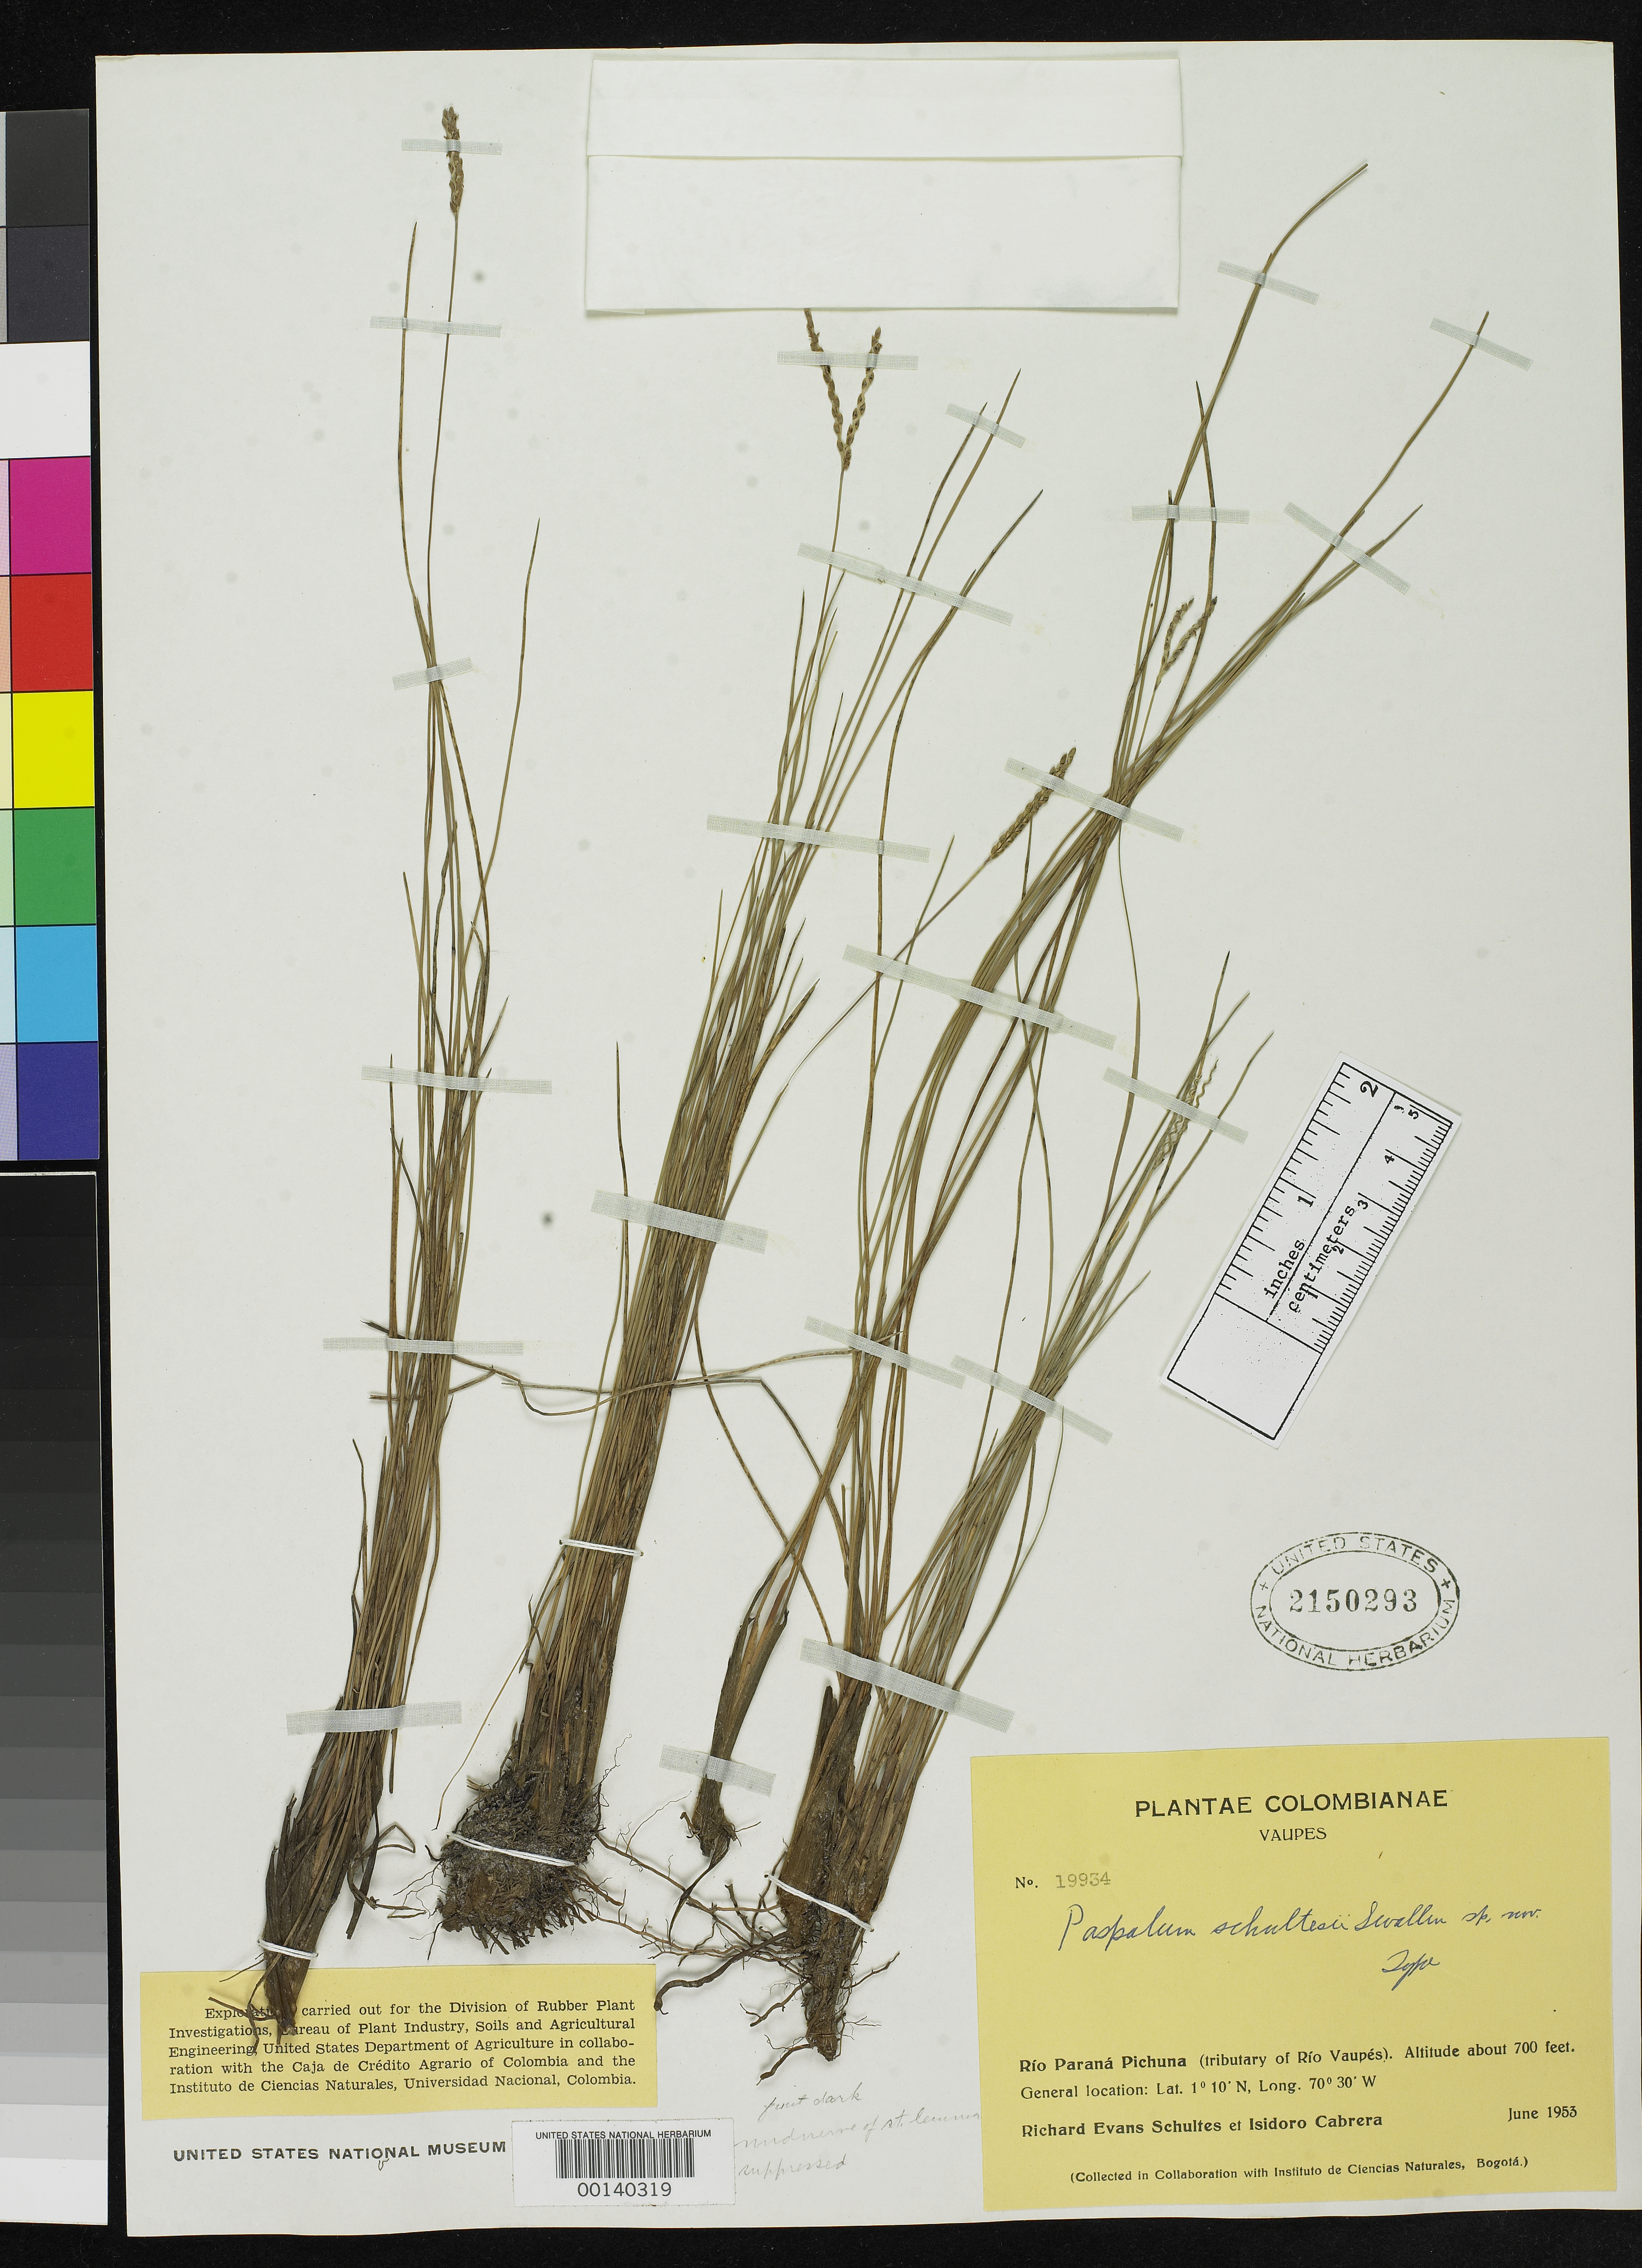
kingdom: Plantae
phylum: Tracheophyta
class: Liliopsida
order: Poales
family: Poaceae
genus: Paspalum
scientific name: Paspalum schultesii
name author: Swallen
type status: Holotype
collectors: R. E. Schultes & I. Cabrera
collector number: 19934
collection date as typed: Jun 1953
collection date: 1953-06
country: Colombia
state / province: Vaupés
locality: Rio Parana Pichuna.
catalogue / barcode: US 2150293